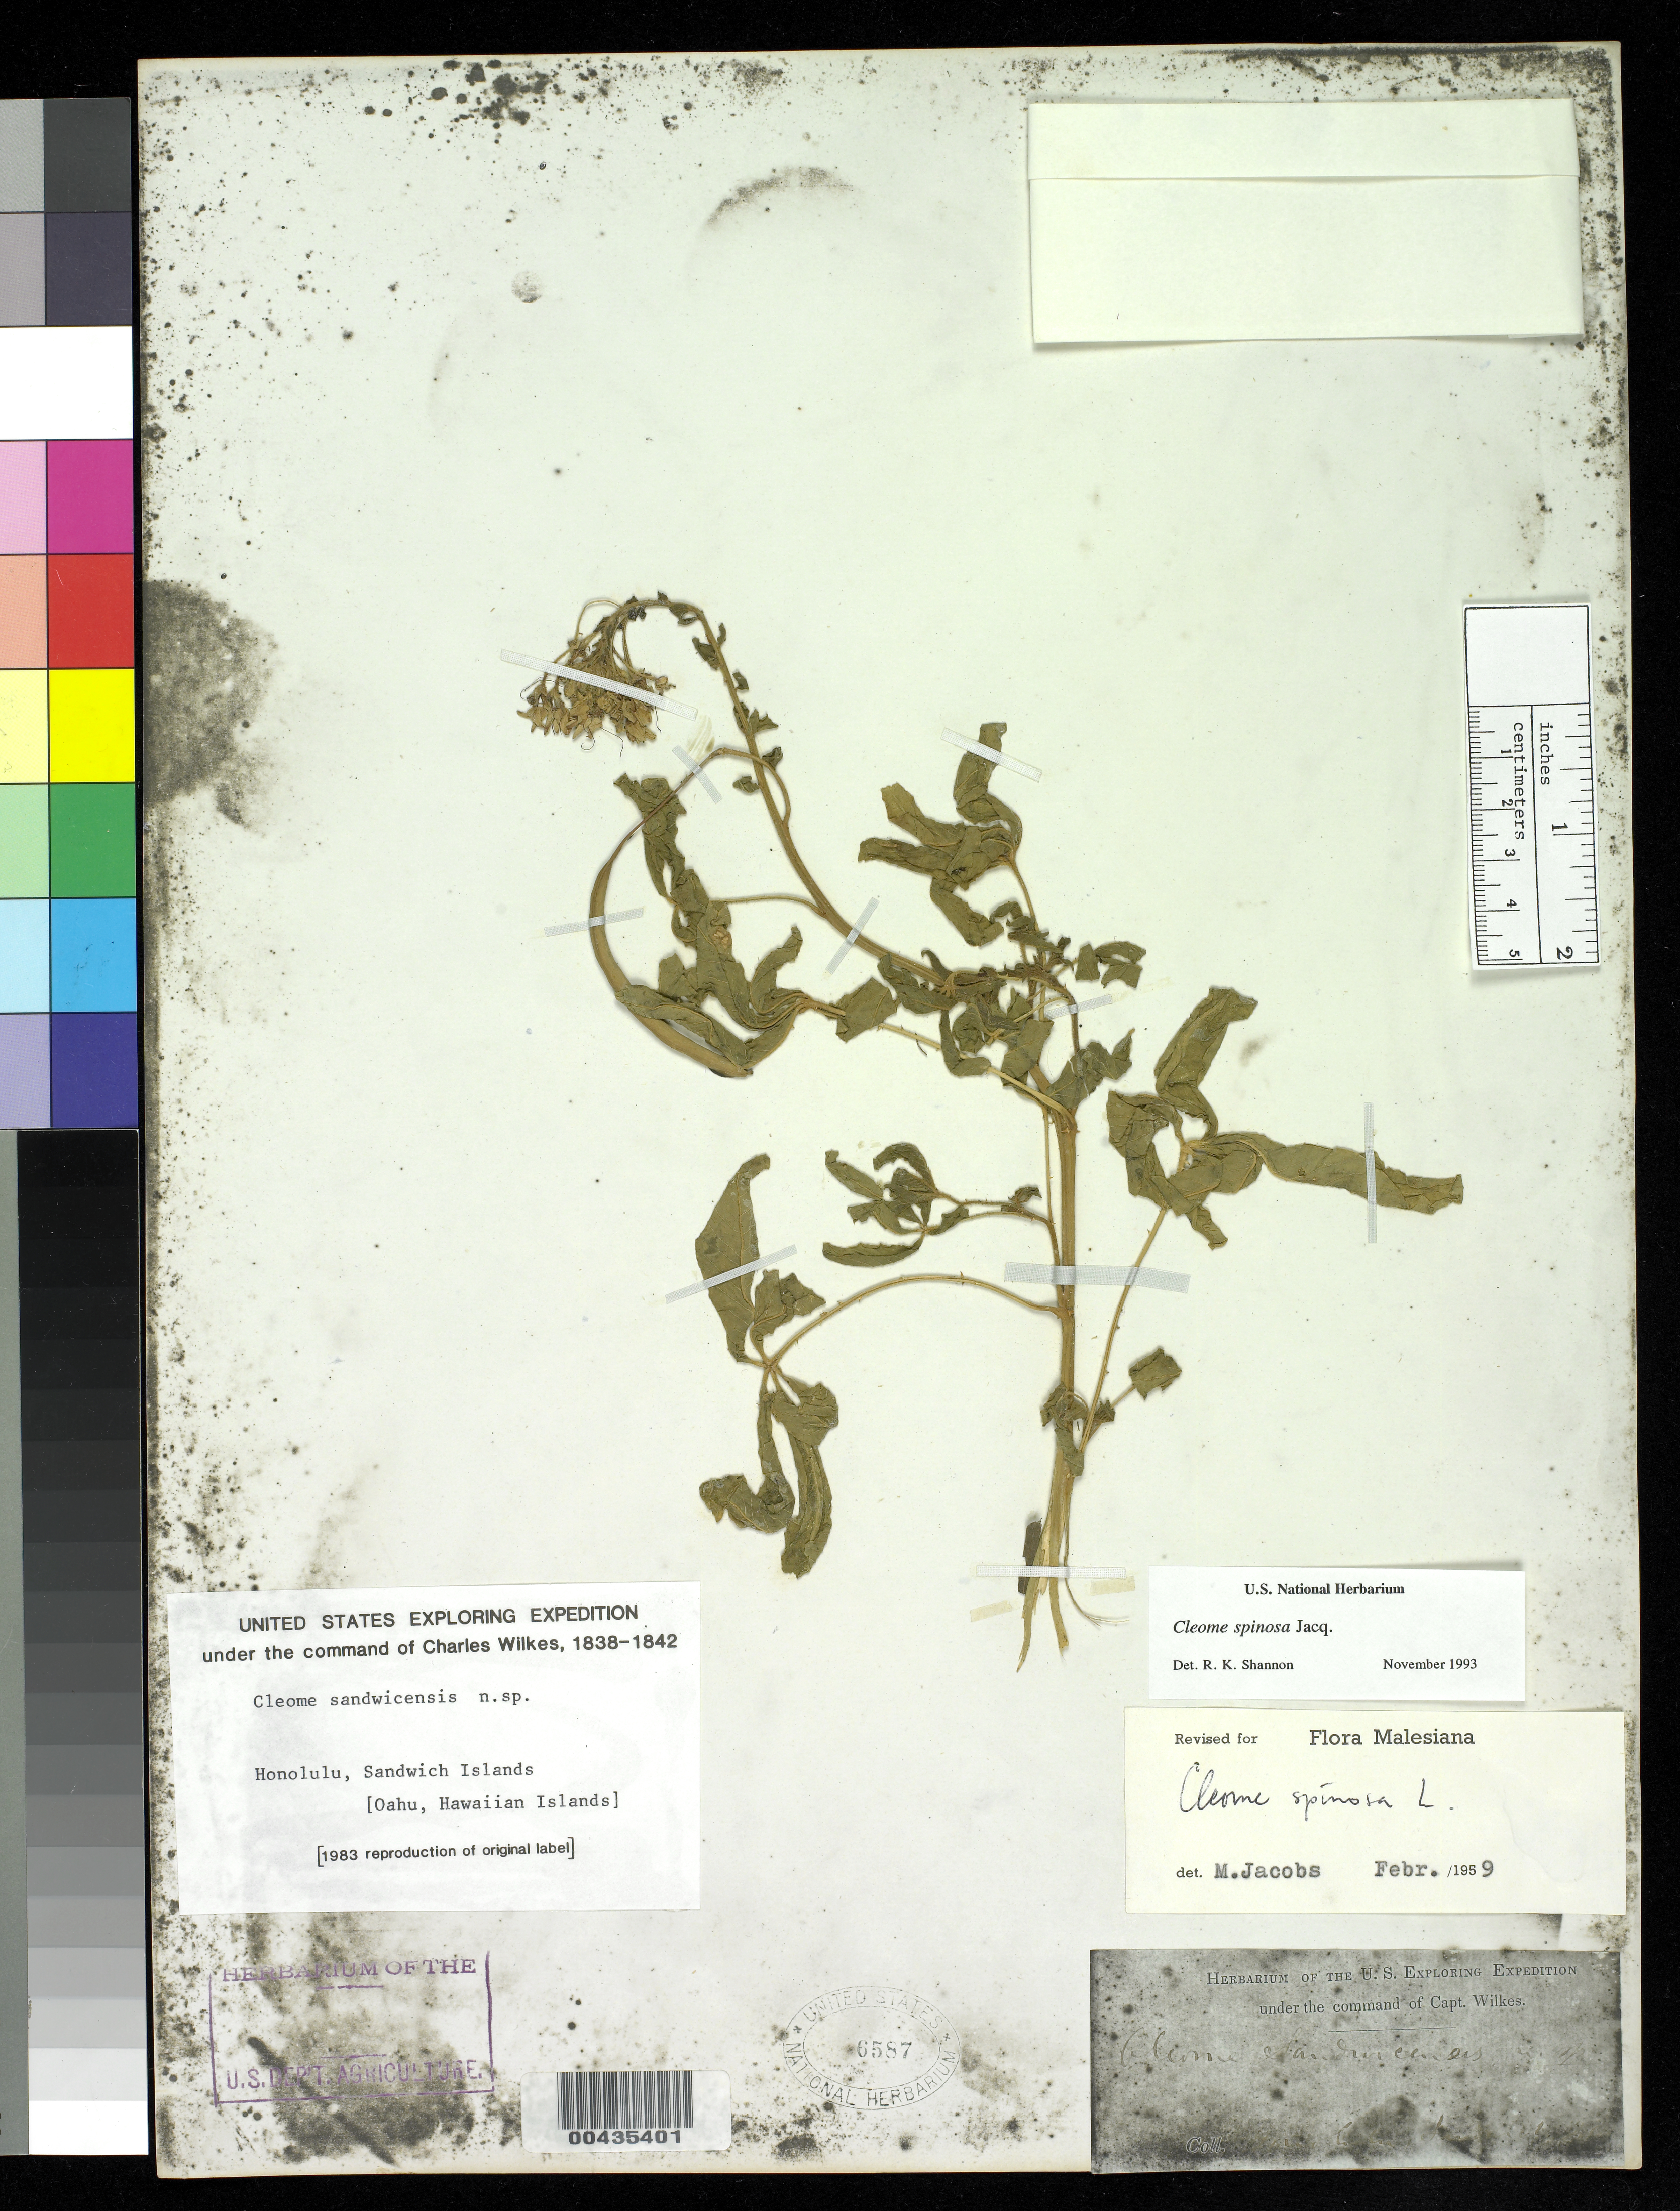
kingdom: Plantae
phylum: Tracheophyta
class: Magnoliopsida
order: Brassicales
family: Cleomaceae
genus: Tarenaya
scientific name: Tarenaya spinosa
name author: (Jacq.) Raf.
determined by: Wagner, W. L., (BOT), Smithsonian Institution - National Museum of Natural History (UNITED STATES)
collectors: Wilkes Explor. Exped.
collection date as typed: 1838 to -- --- 1842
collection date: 1838/1842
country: United States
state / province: Hawaii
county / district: Honolulu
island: Oahu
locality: Honolulu, Sandwich Islands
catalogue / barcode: US 6587